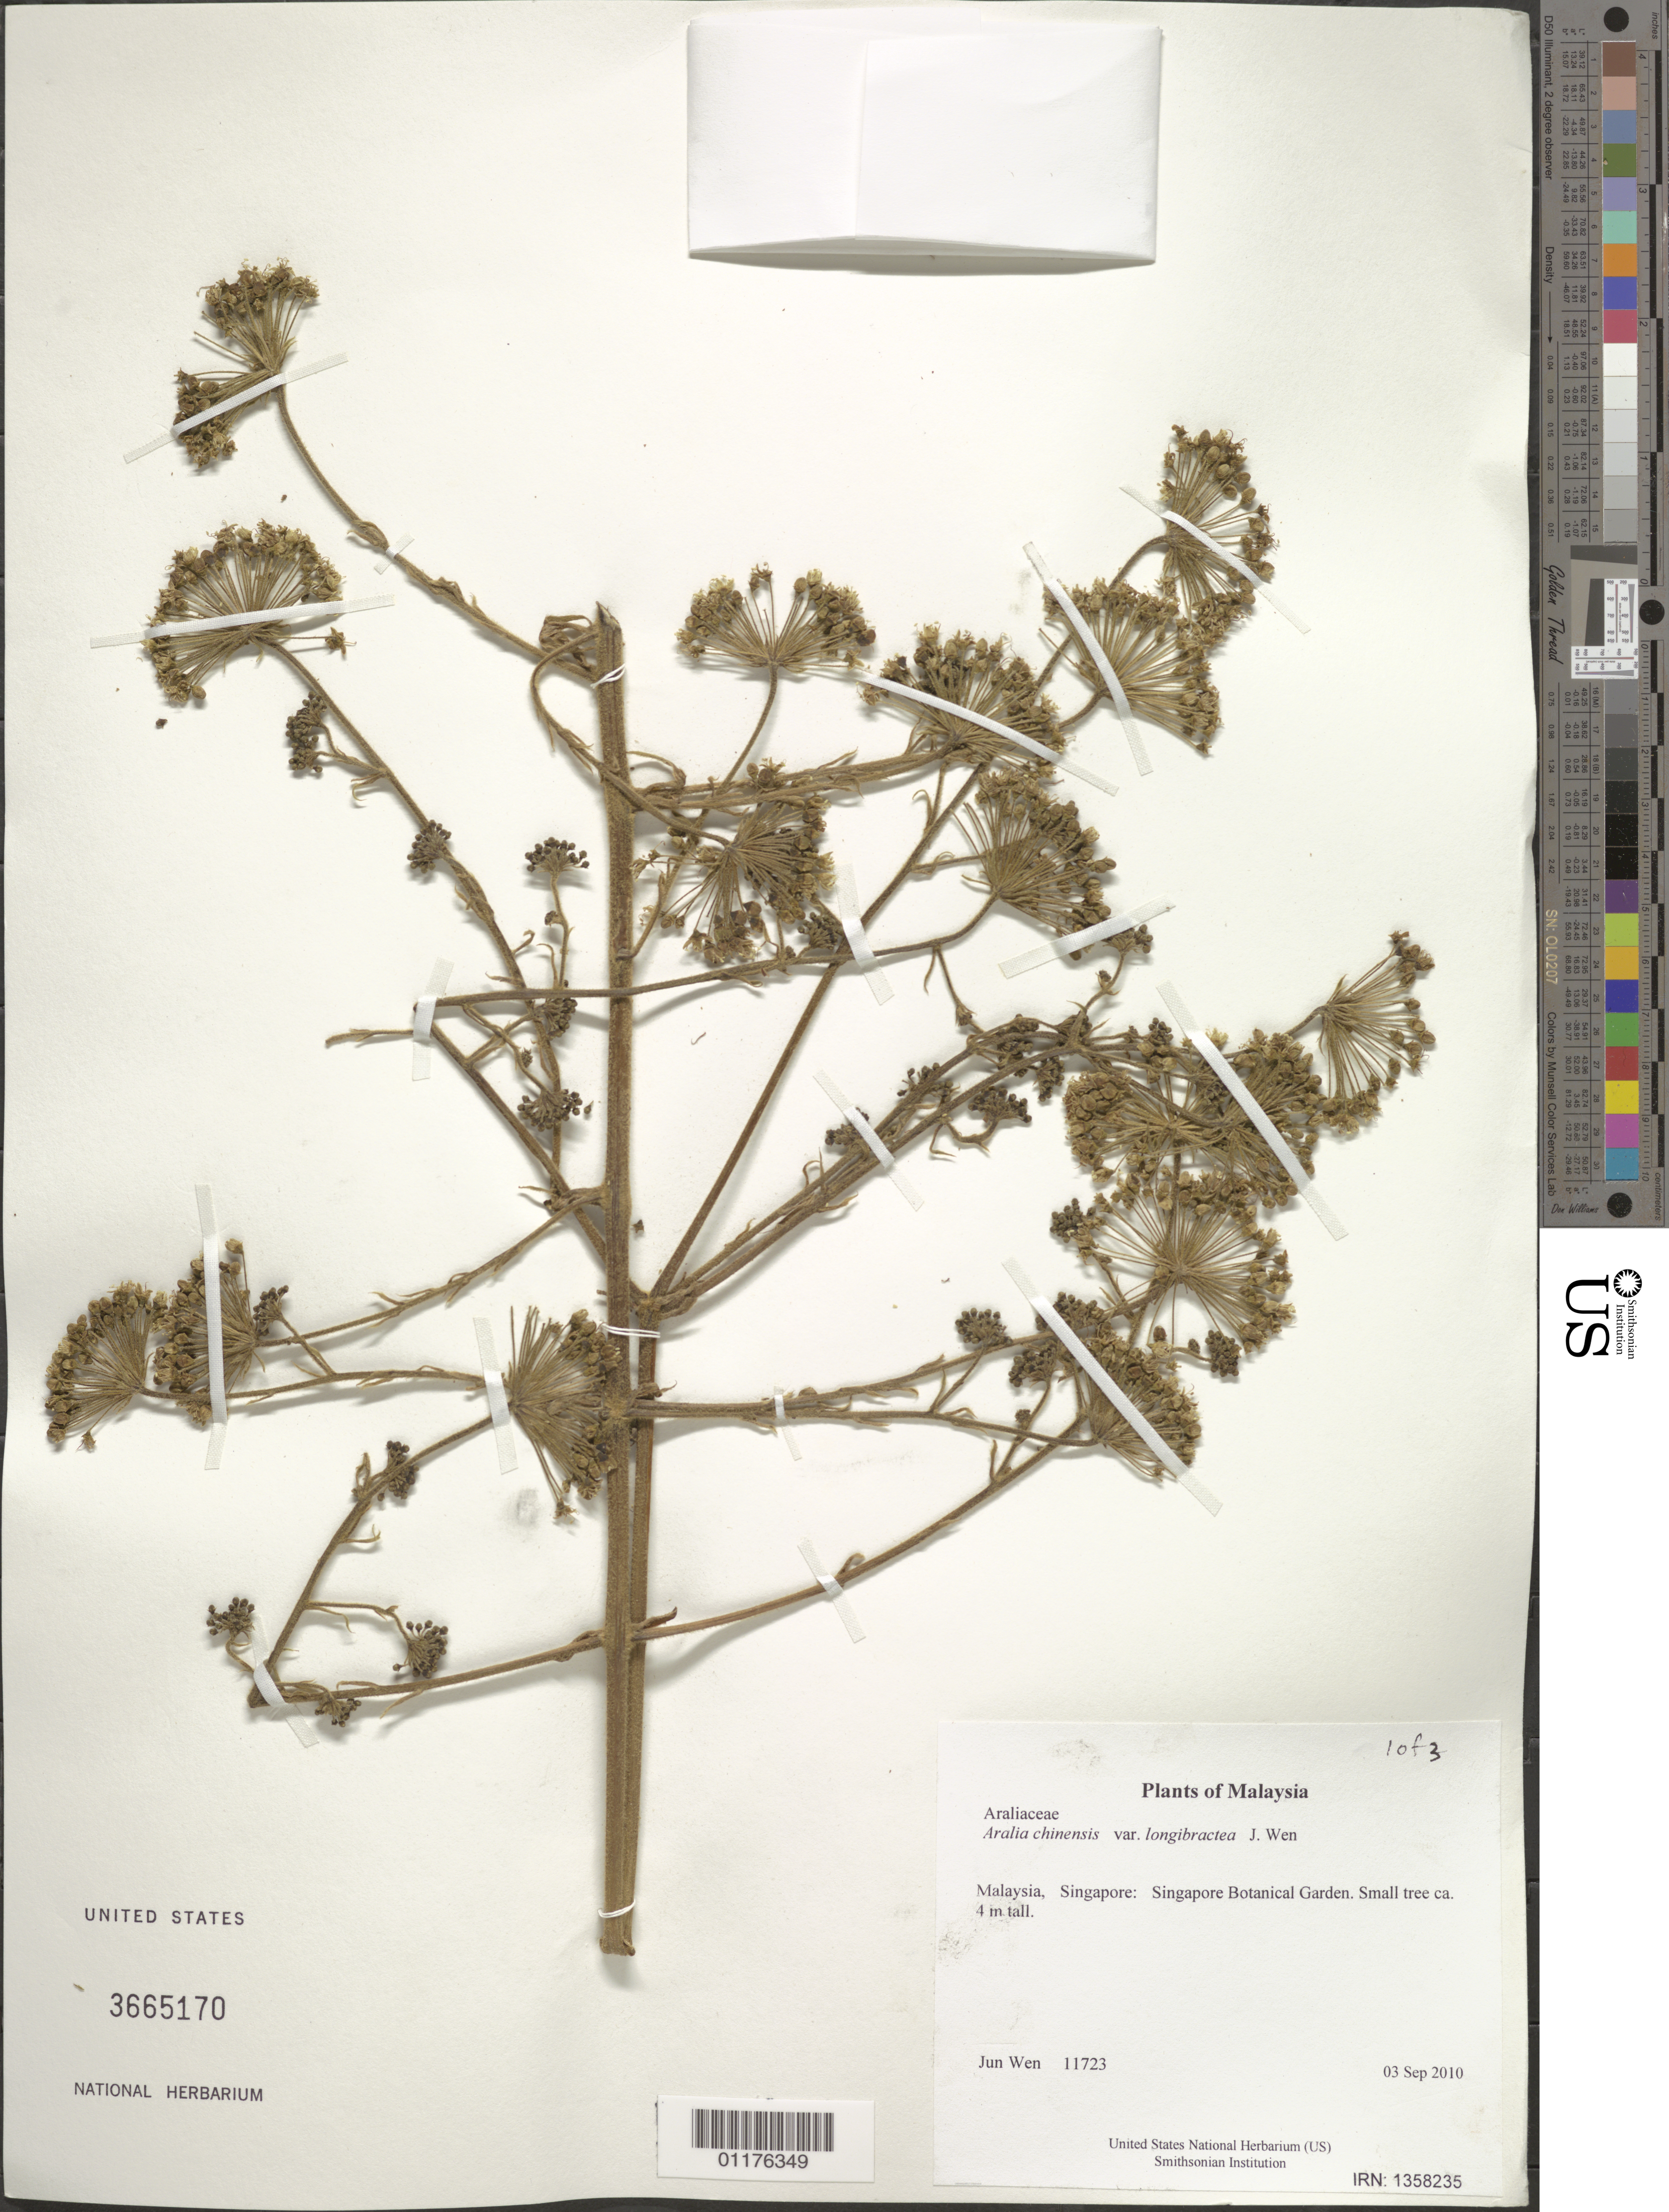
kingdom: Plantae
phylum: Tracheophyta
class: Magnoliopsida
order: Apiales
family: Araliaceae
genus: Aralia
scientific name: Aralia chinensis var. longibractea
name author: J. Wen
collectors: J. Wen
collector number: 11723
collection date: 2010-09-03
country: Malaysia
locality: Singapore: Singapore Botanical Garden.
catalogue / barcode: US 3665170